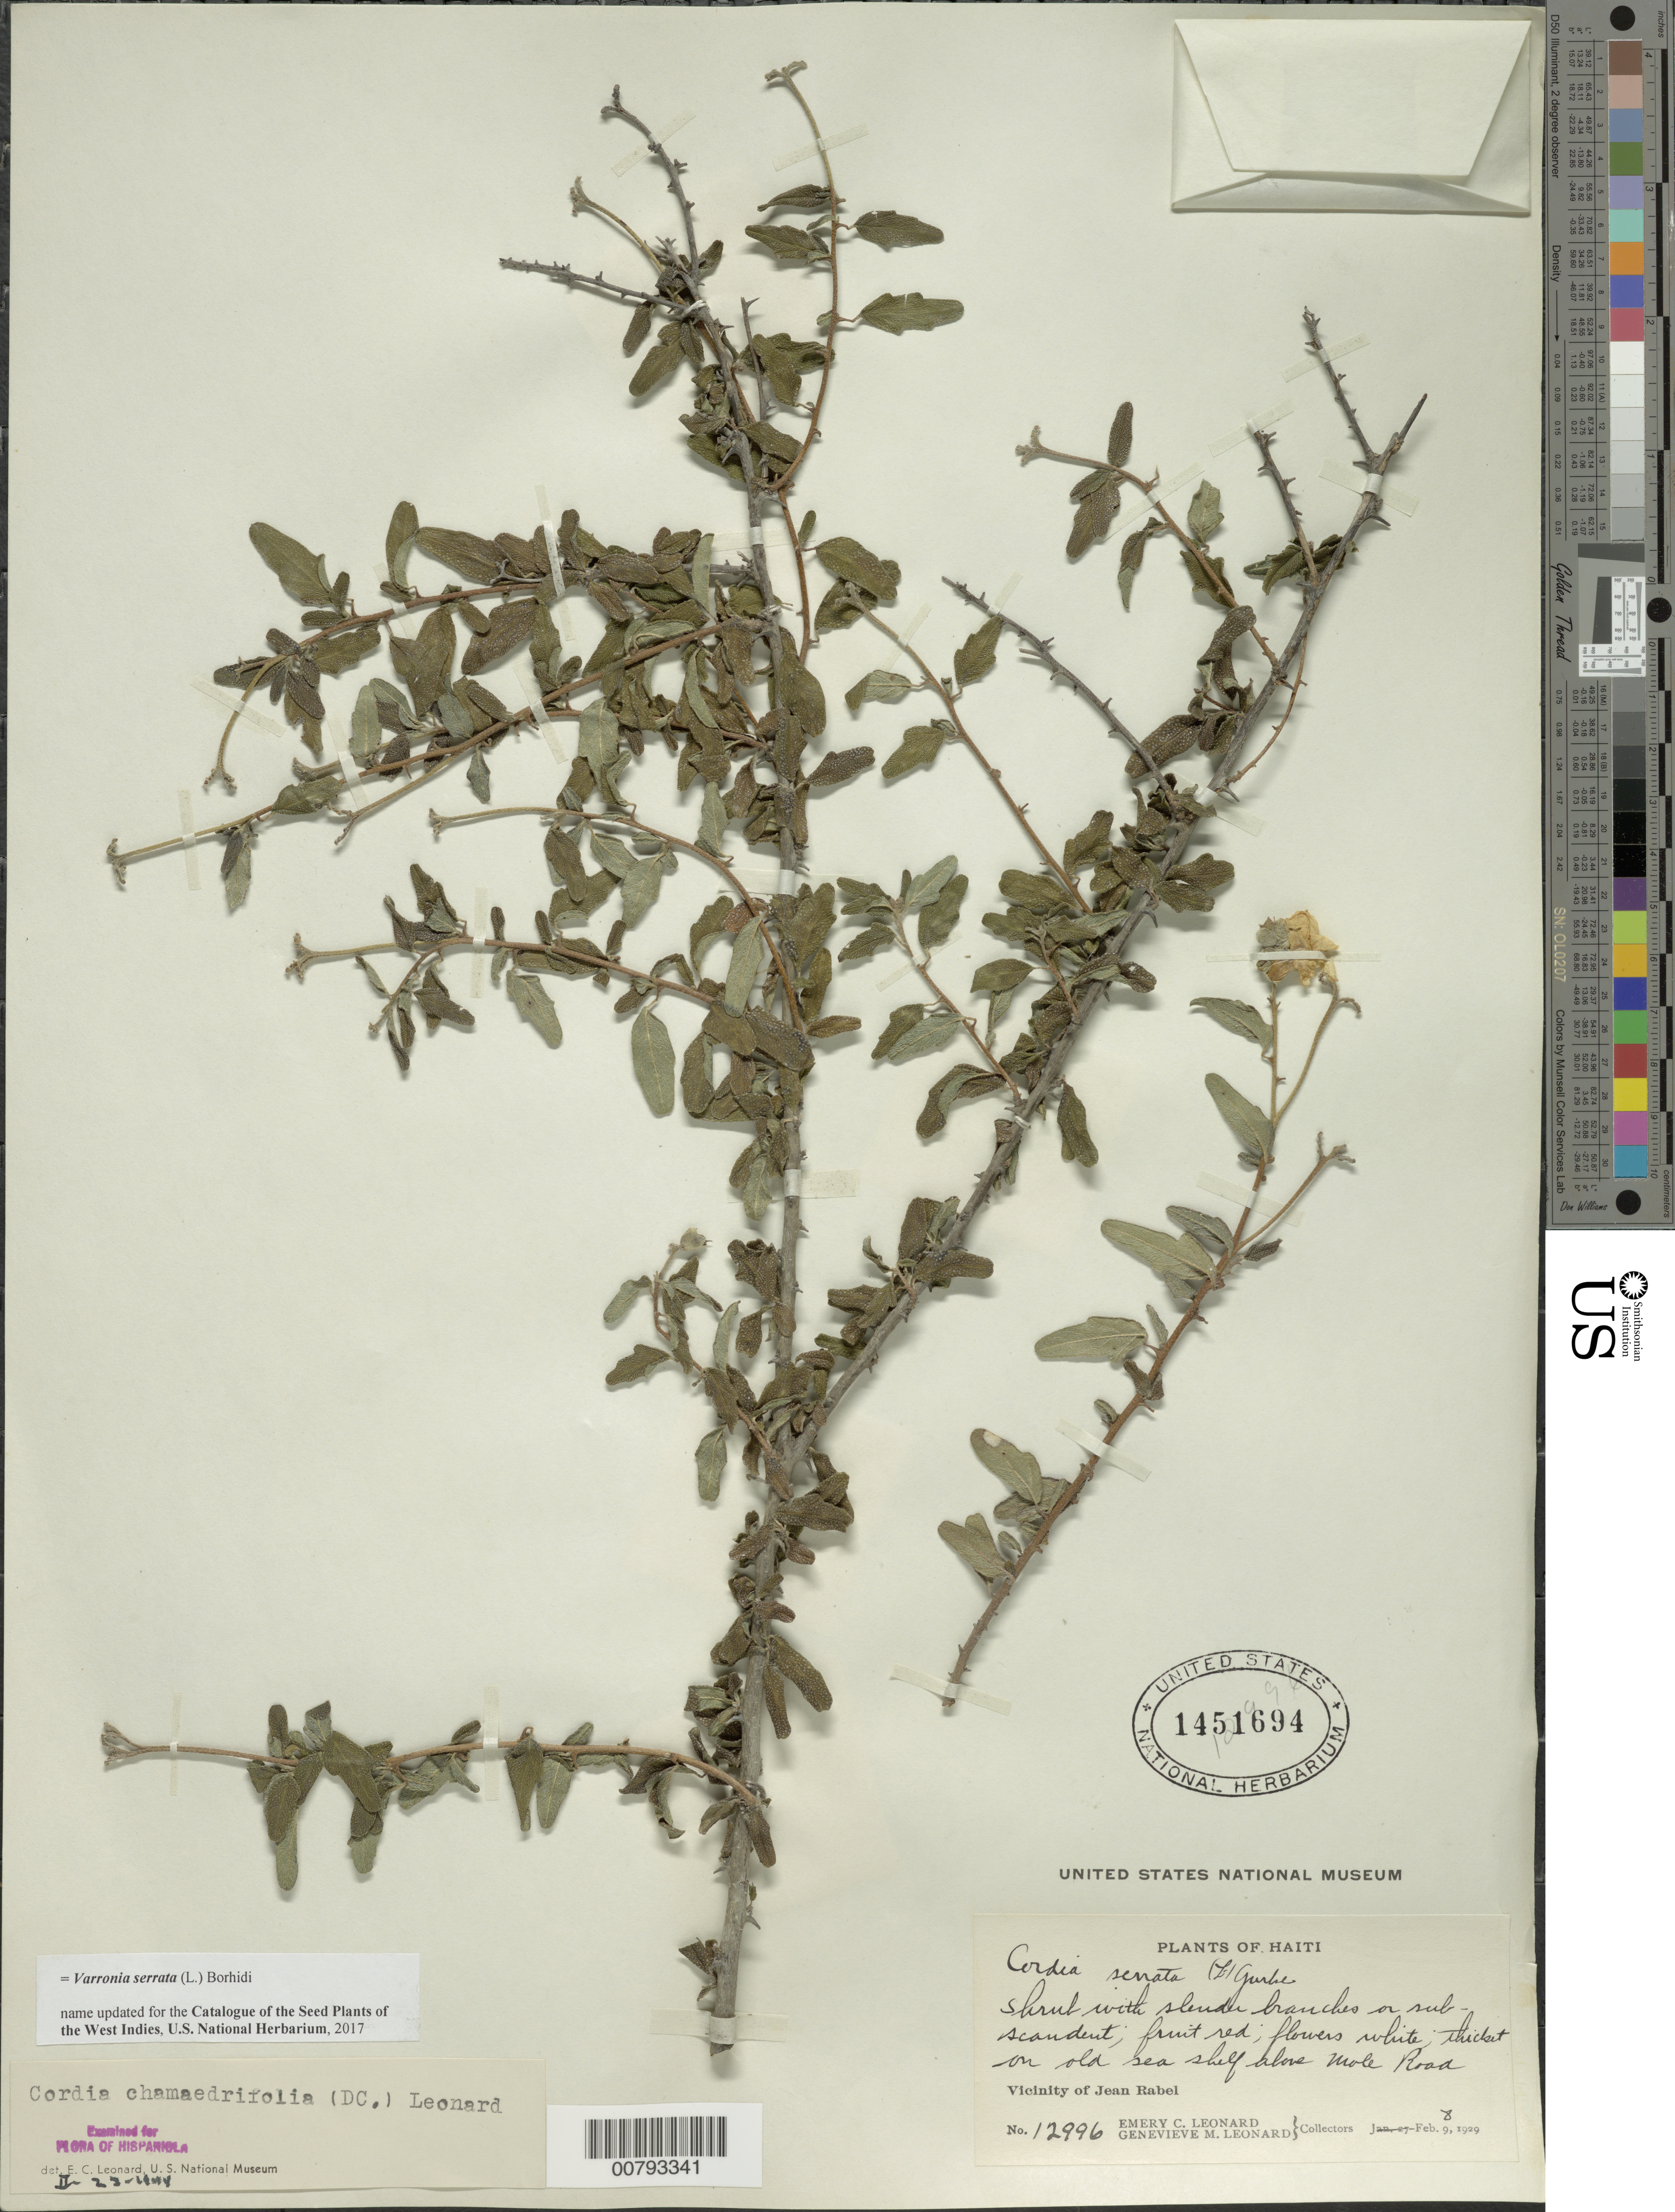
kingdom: Plantae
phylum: Tracheophyta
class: Magnoliopsida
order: Boraginales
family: Cordiaceae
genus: Varronia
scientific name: Varronia serrata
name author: (L.) Borhidi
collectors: E. C. Leonard & G. M. Leonard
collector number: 12996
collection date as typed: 08 Feb 1929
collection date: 1929-02-08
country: Haiti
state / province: Nord-Óuest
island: Hispaniola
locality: Vicinity of Jean Rabel, on old sea shelf above Mole Road.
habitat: Thicket.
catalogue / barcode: US 1451694